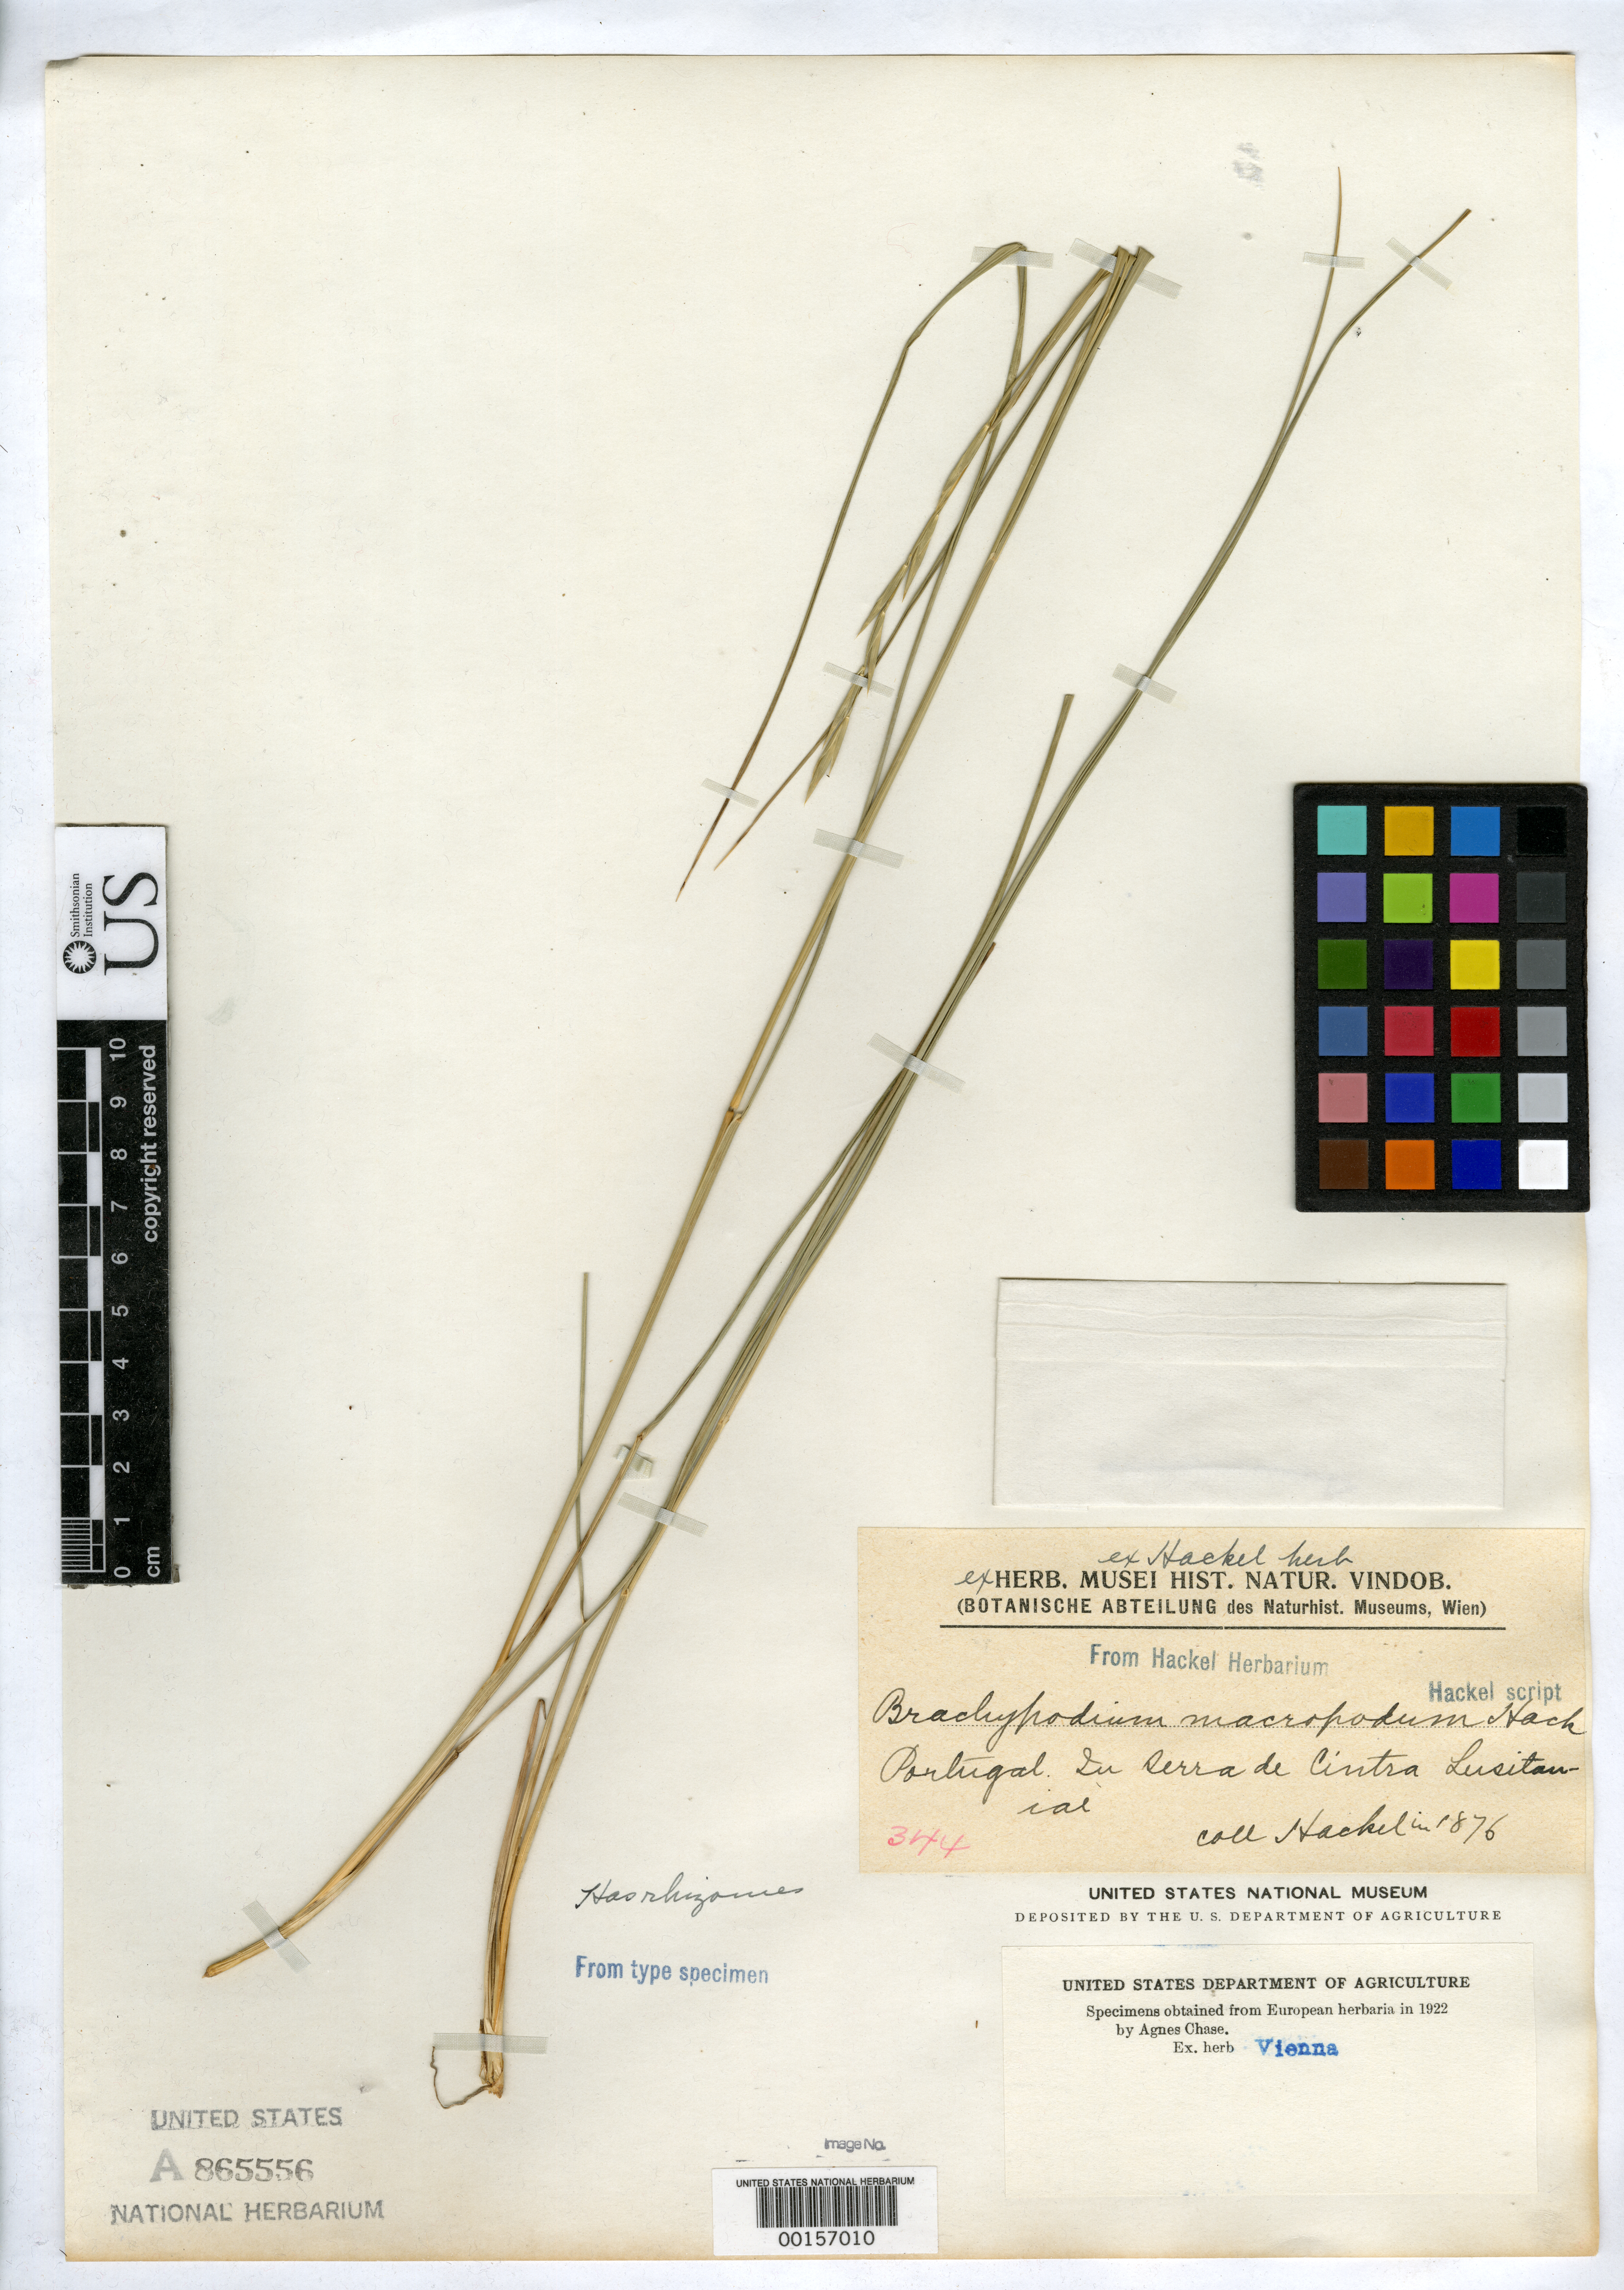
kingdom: Plantae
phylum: Tracheophyta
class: Liliopsida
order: Poales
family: Poaceae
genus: Brachypodium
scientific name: Brachypodium macropodum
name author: Hack.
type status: Type Fragment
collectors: E. Hackel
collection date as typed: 1876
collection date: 1876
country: Portugal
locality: In Serra de Cintra Lusitaniae.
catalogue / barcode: US 865556A